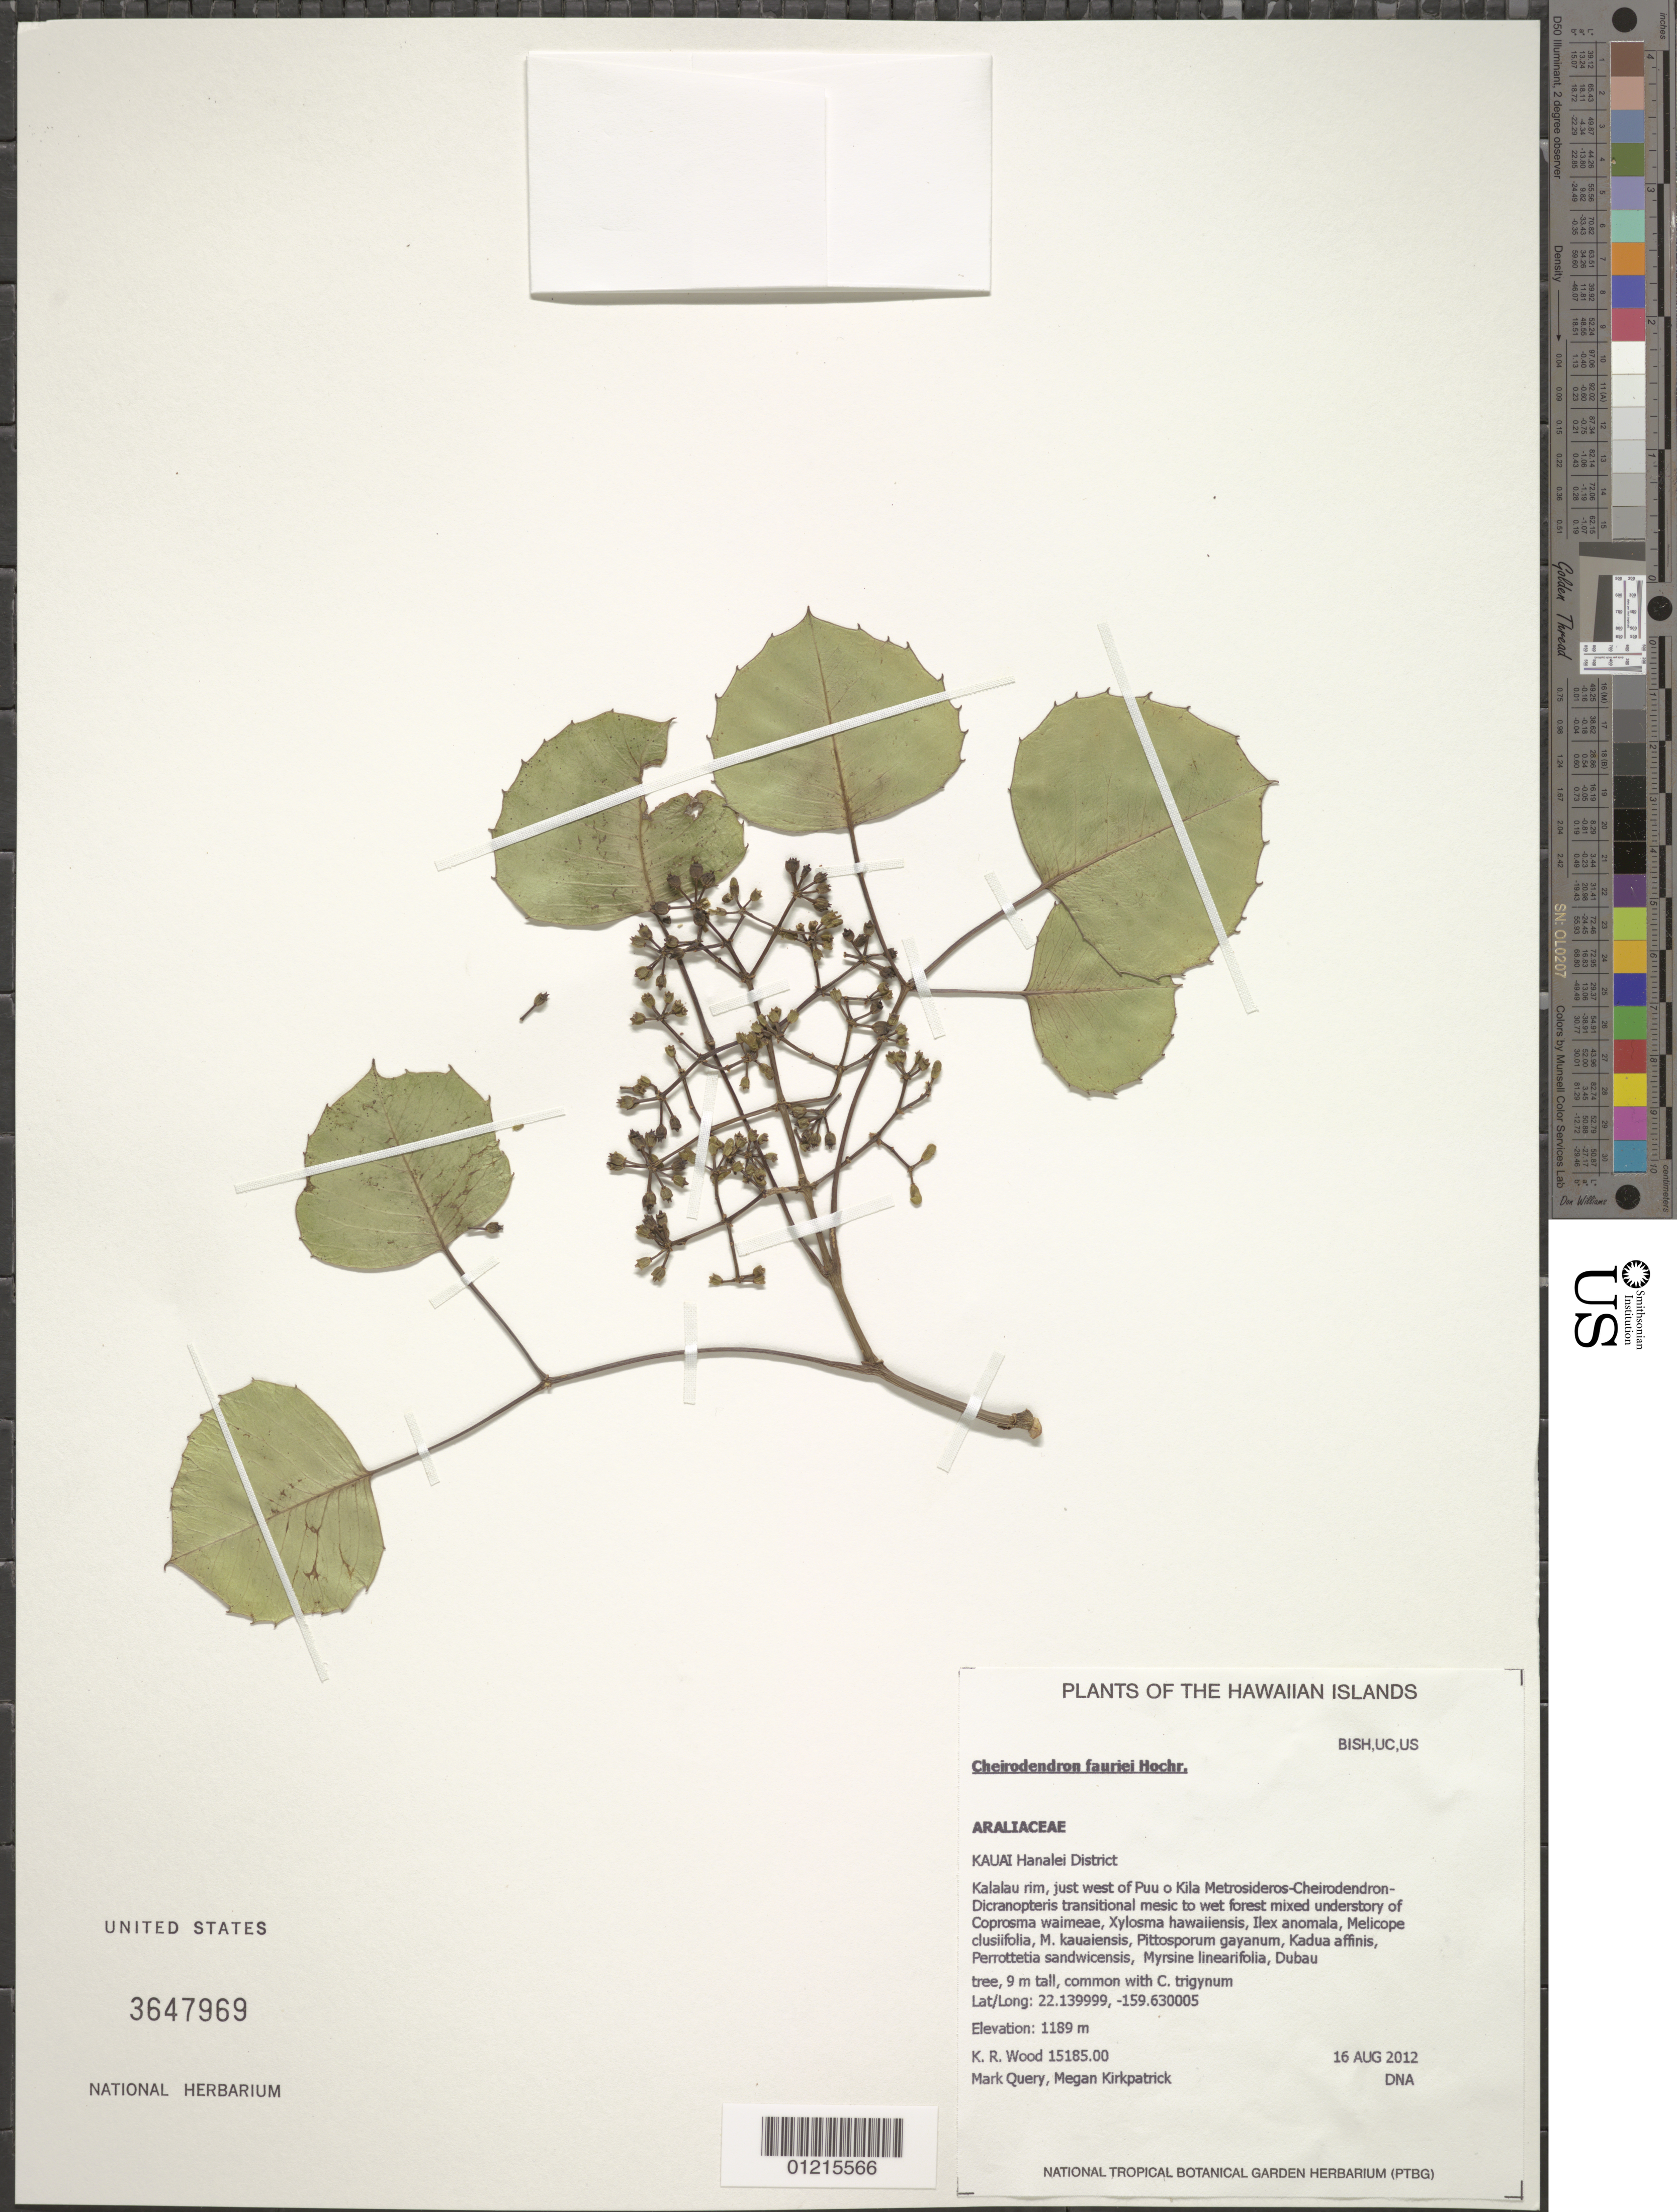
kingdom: Plantae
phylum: Tracheophyta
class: Magnoliopsida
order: Apiales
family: Araliaceae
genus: Cheirodendron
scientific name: Cheirodendron fauriei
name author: Hochr.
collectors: K. R. Wood, M. Query & M. Kirkpatrick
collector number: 15185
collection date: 2012-08-16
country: United States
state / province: Hawaii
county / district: Kauai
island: Kaua'i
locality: Hanalei District, Kalalau rim, just west of Puu o Kila.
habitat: Transitional mesic to wet forest.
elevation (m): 1189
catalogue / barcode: US 3657969